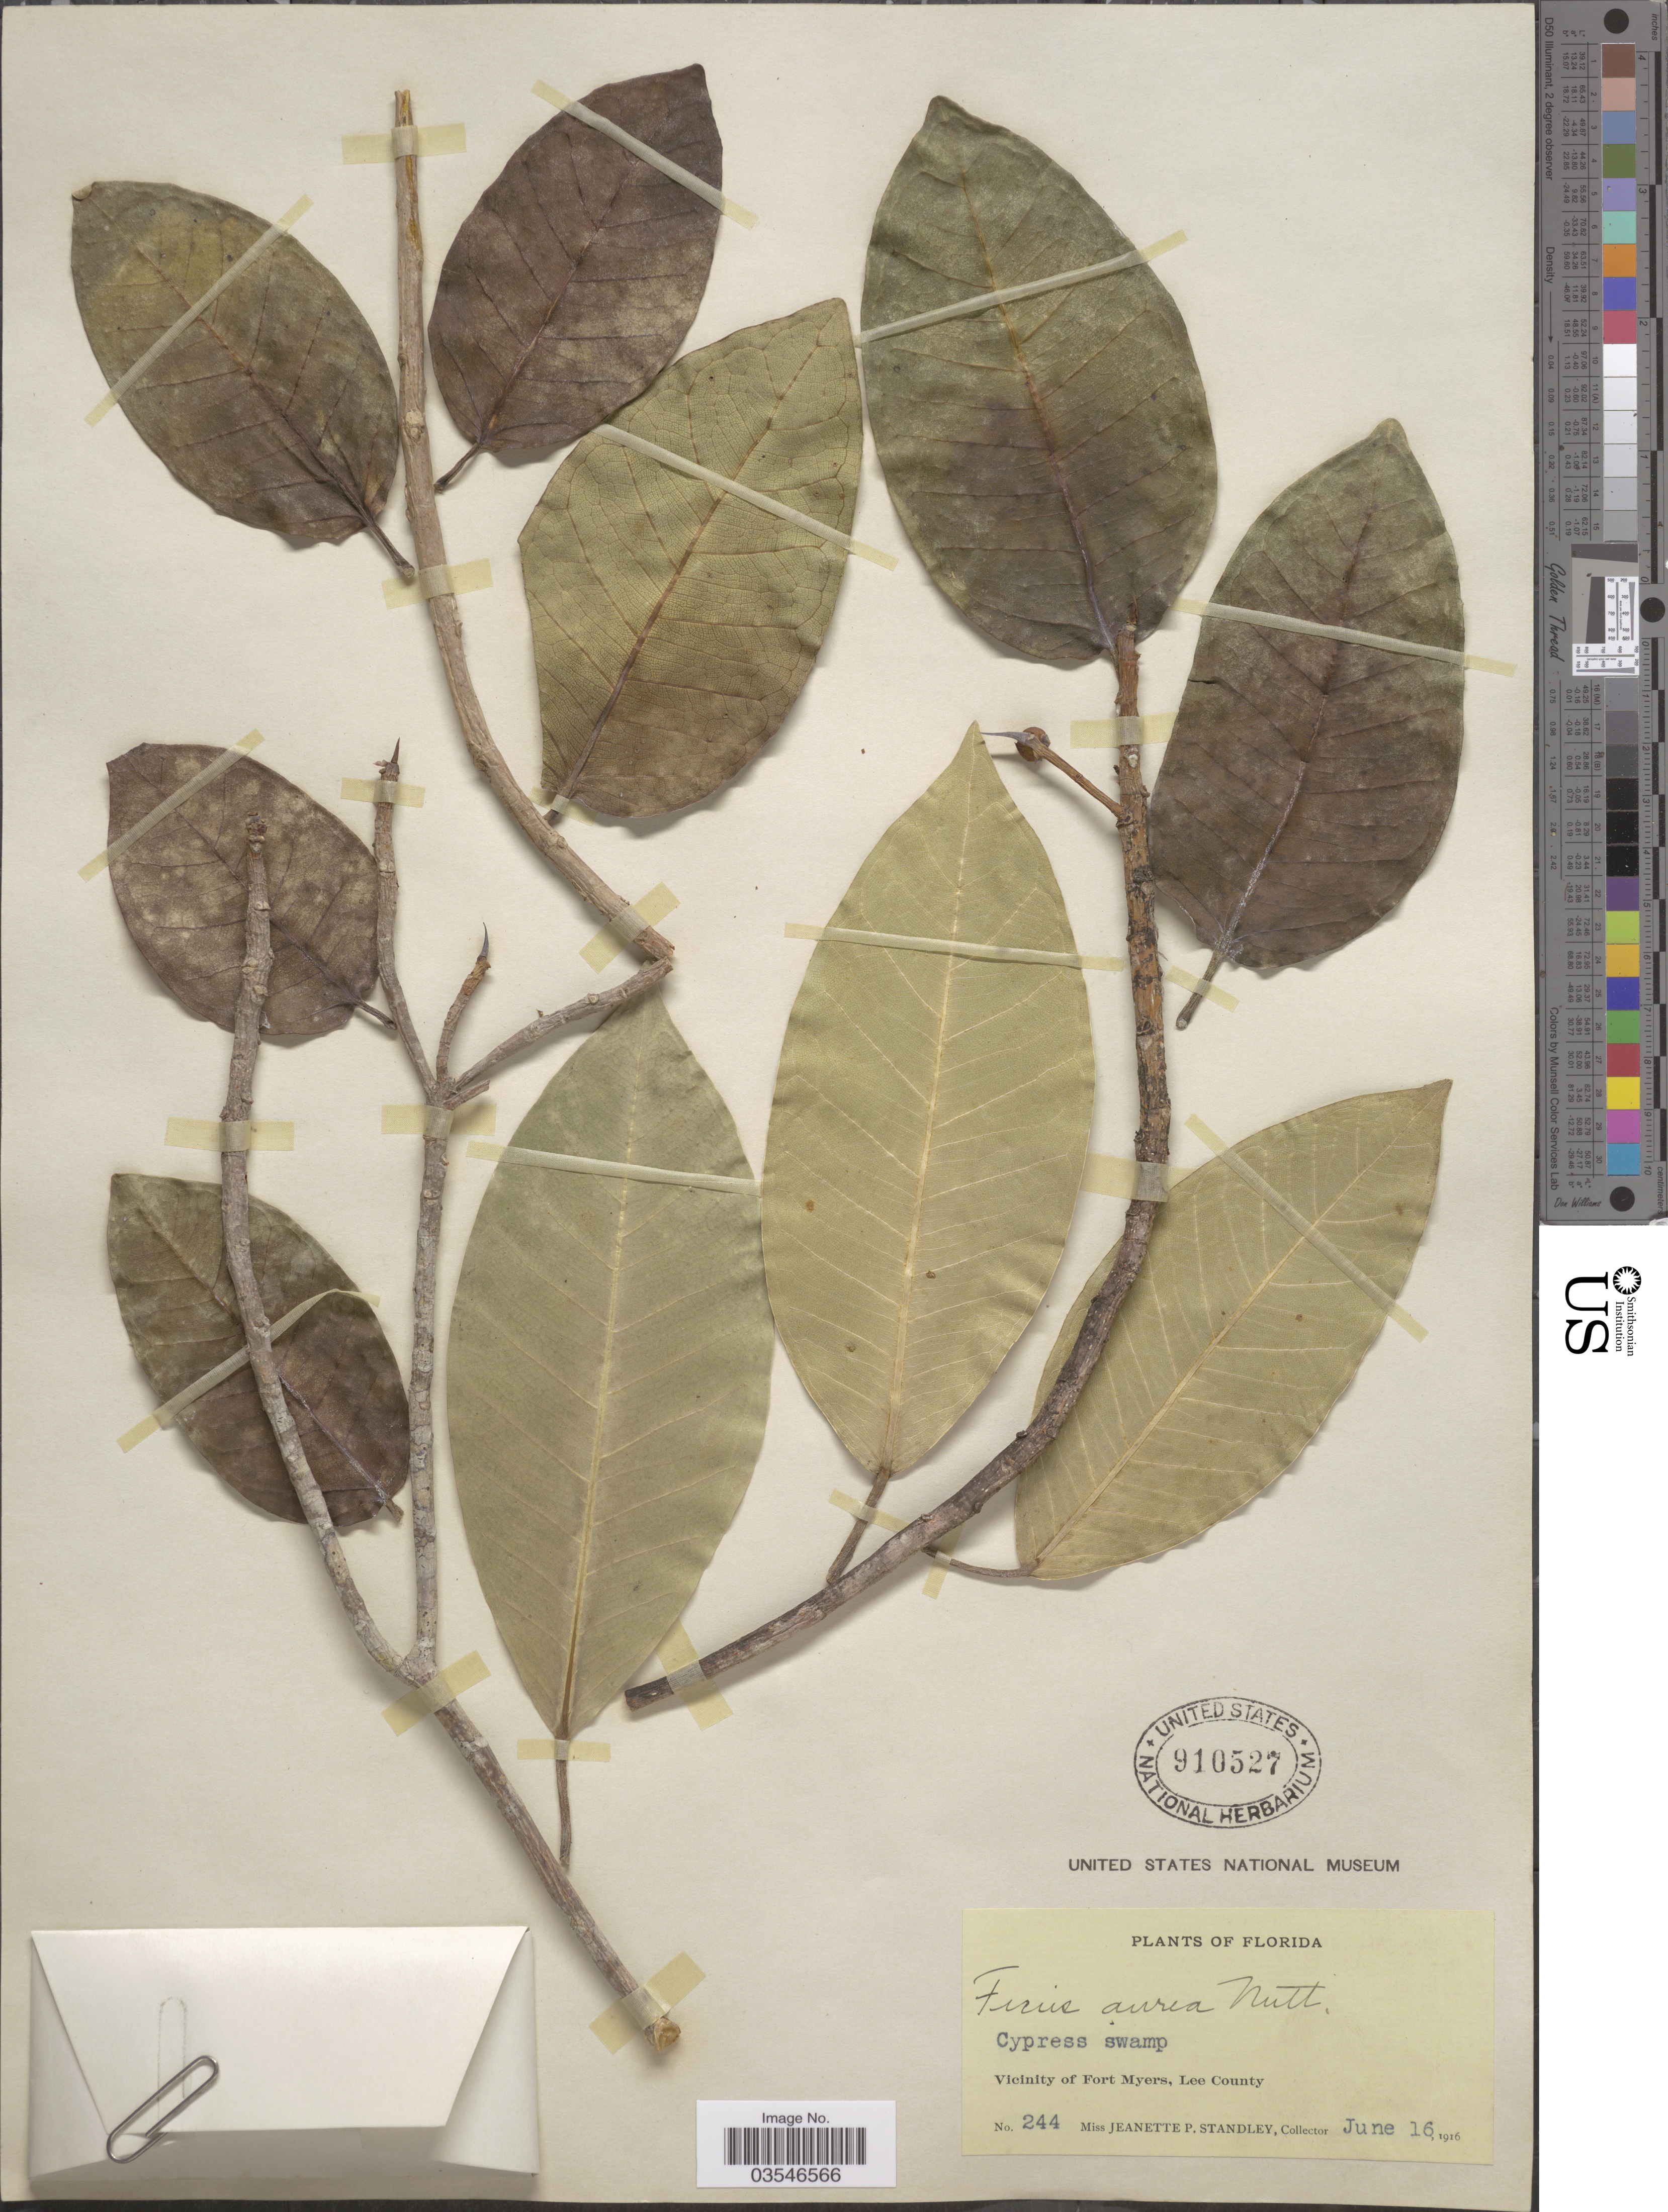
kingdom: Plantae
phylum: Tracheophyta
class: Magnoliopsida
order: Rosales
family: Moraceae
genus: Ficus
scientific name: Ficus aurea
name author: Nutt.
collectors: J. P. Standley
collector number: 244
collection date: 1916-06-16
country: United States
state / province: Florida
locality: Cypress swamp. Vicinity of Fort Myers, Lee County.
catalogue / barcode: US 910527